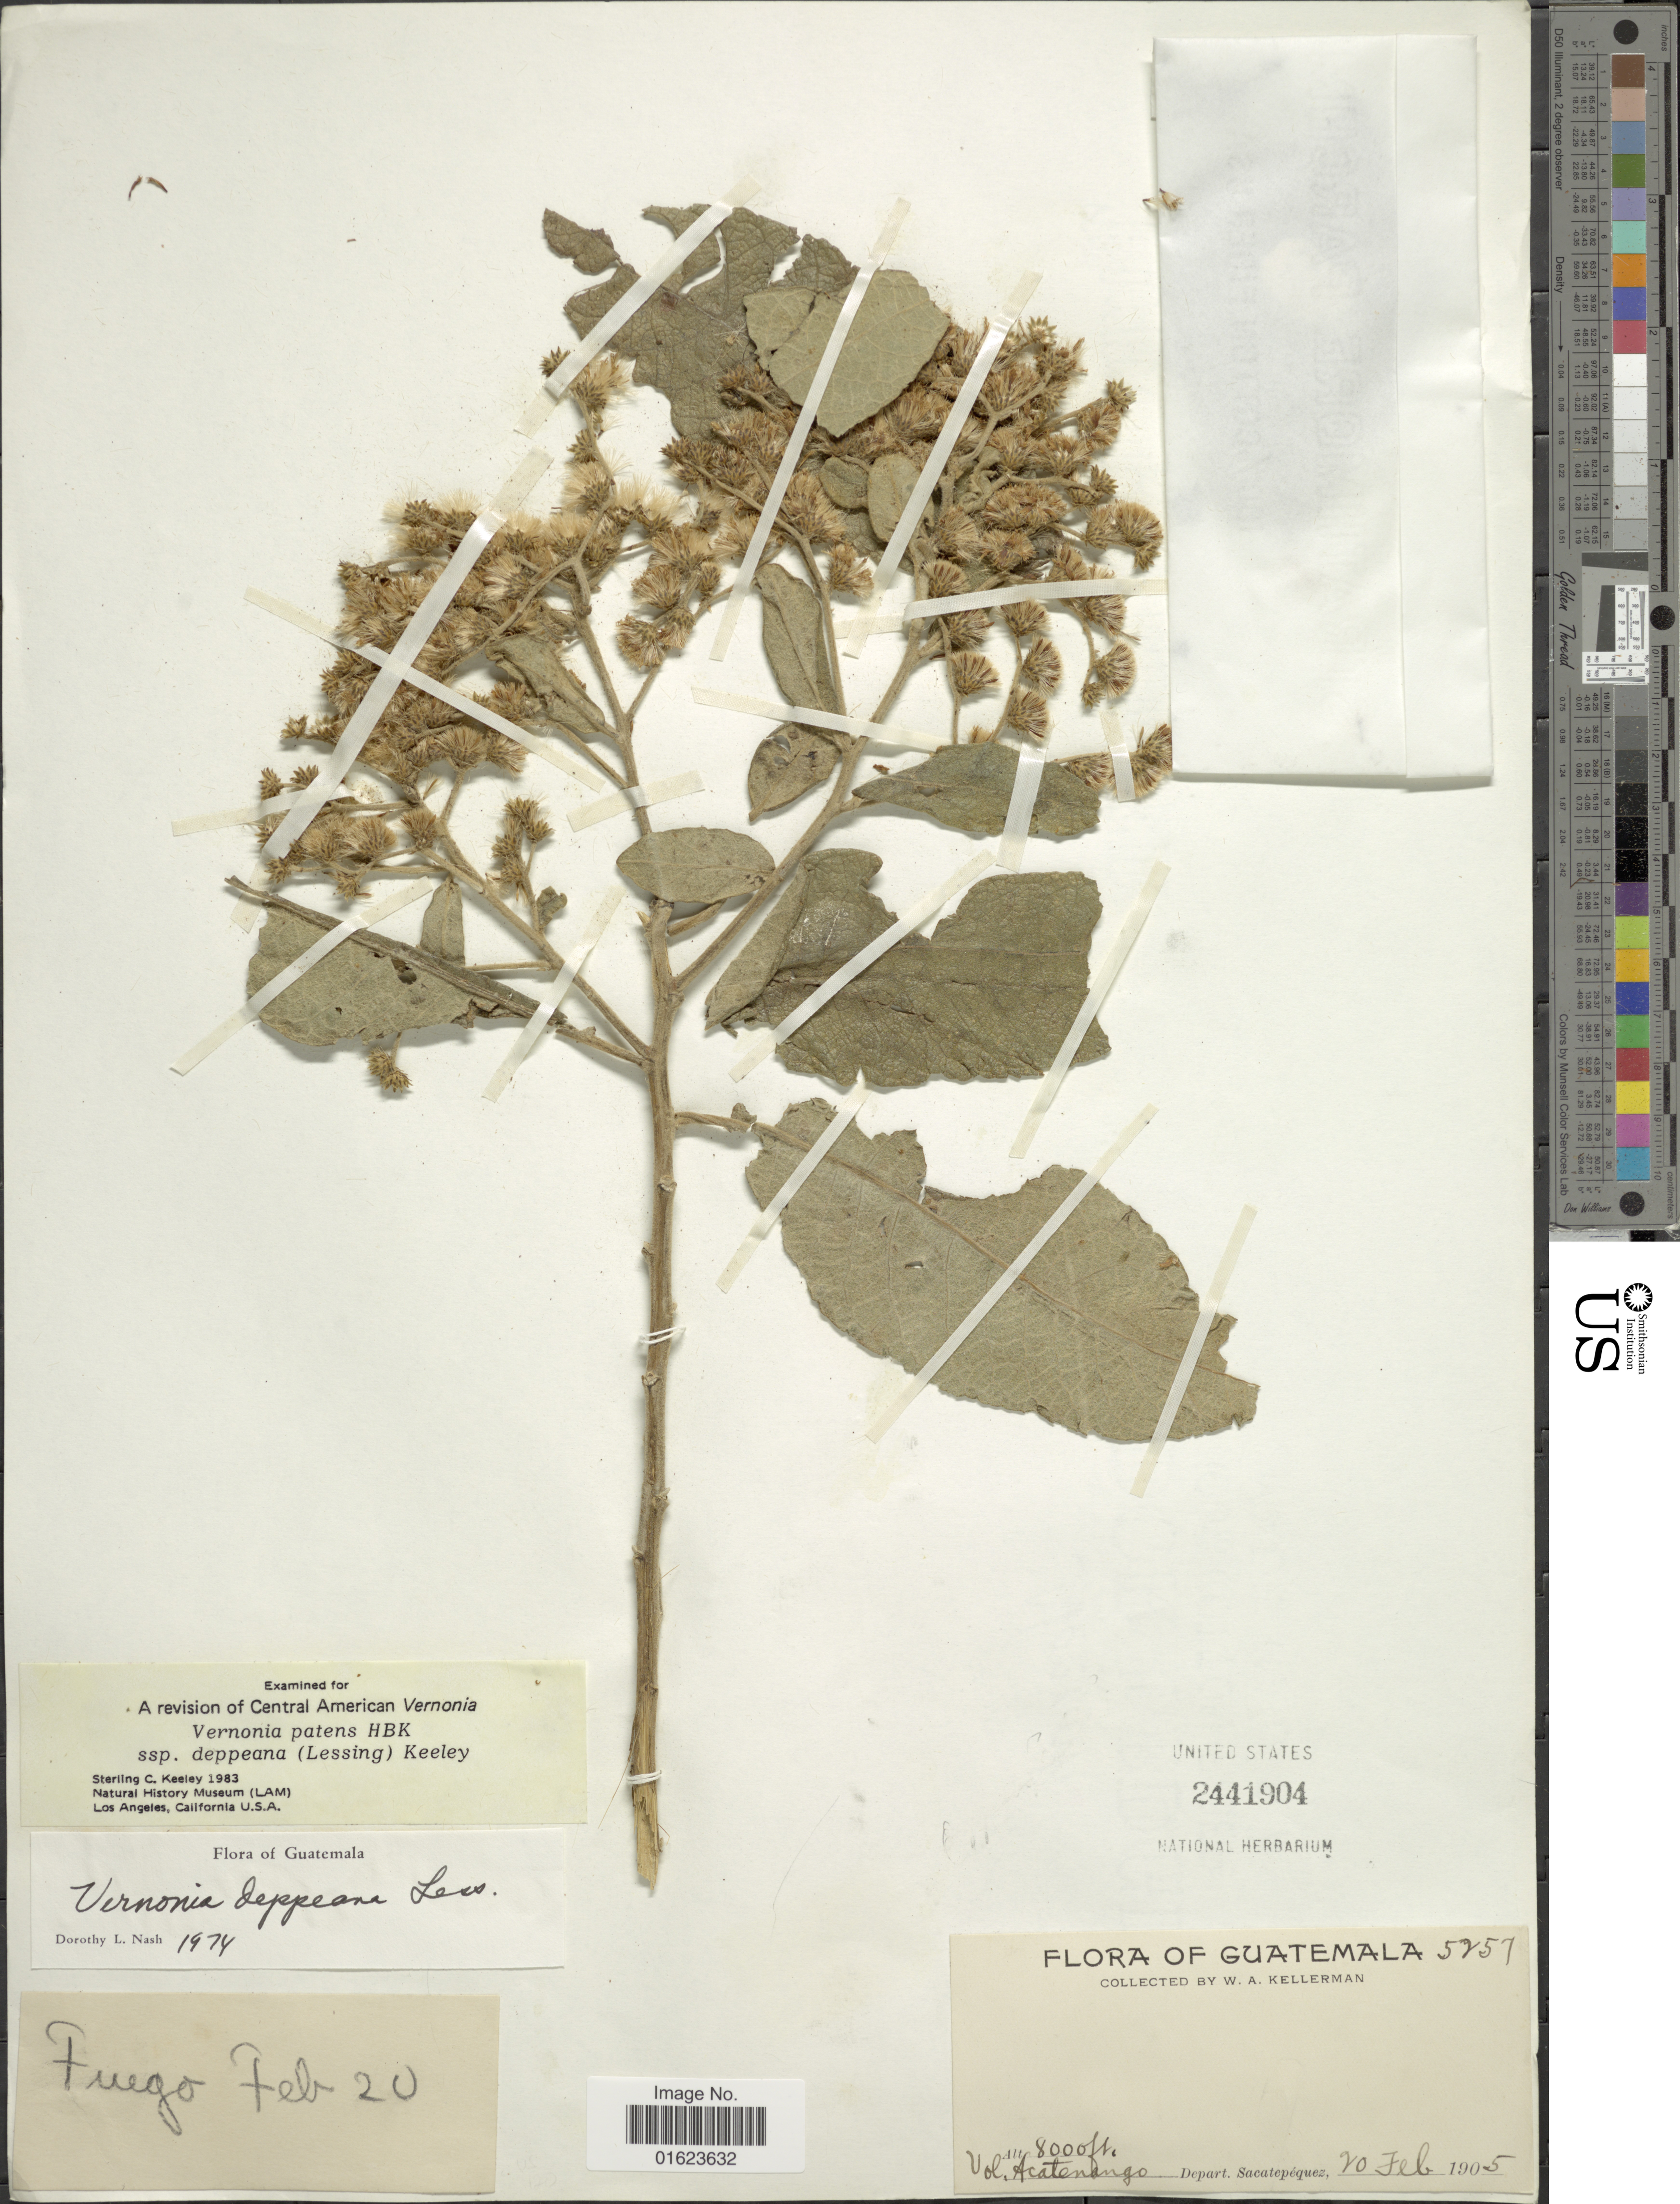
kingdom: Plantae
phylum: Tracheophyta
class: Magnoliopsida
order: Asterales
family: Asteraceae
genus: Vernonanthura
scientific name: Vernonanthura deppeana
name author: (Less.) H. Rob.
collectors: W. Kellerman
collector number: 5257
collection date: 1905-02-20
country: Guatemala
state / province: Sacatepéquez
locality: Guatemala. Vol. Acatenango, Depart. Sacatepepequez.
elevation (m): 2438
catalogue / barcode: US 2441904